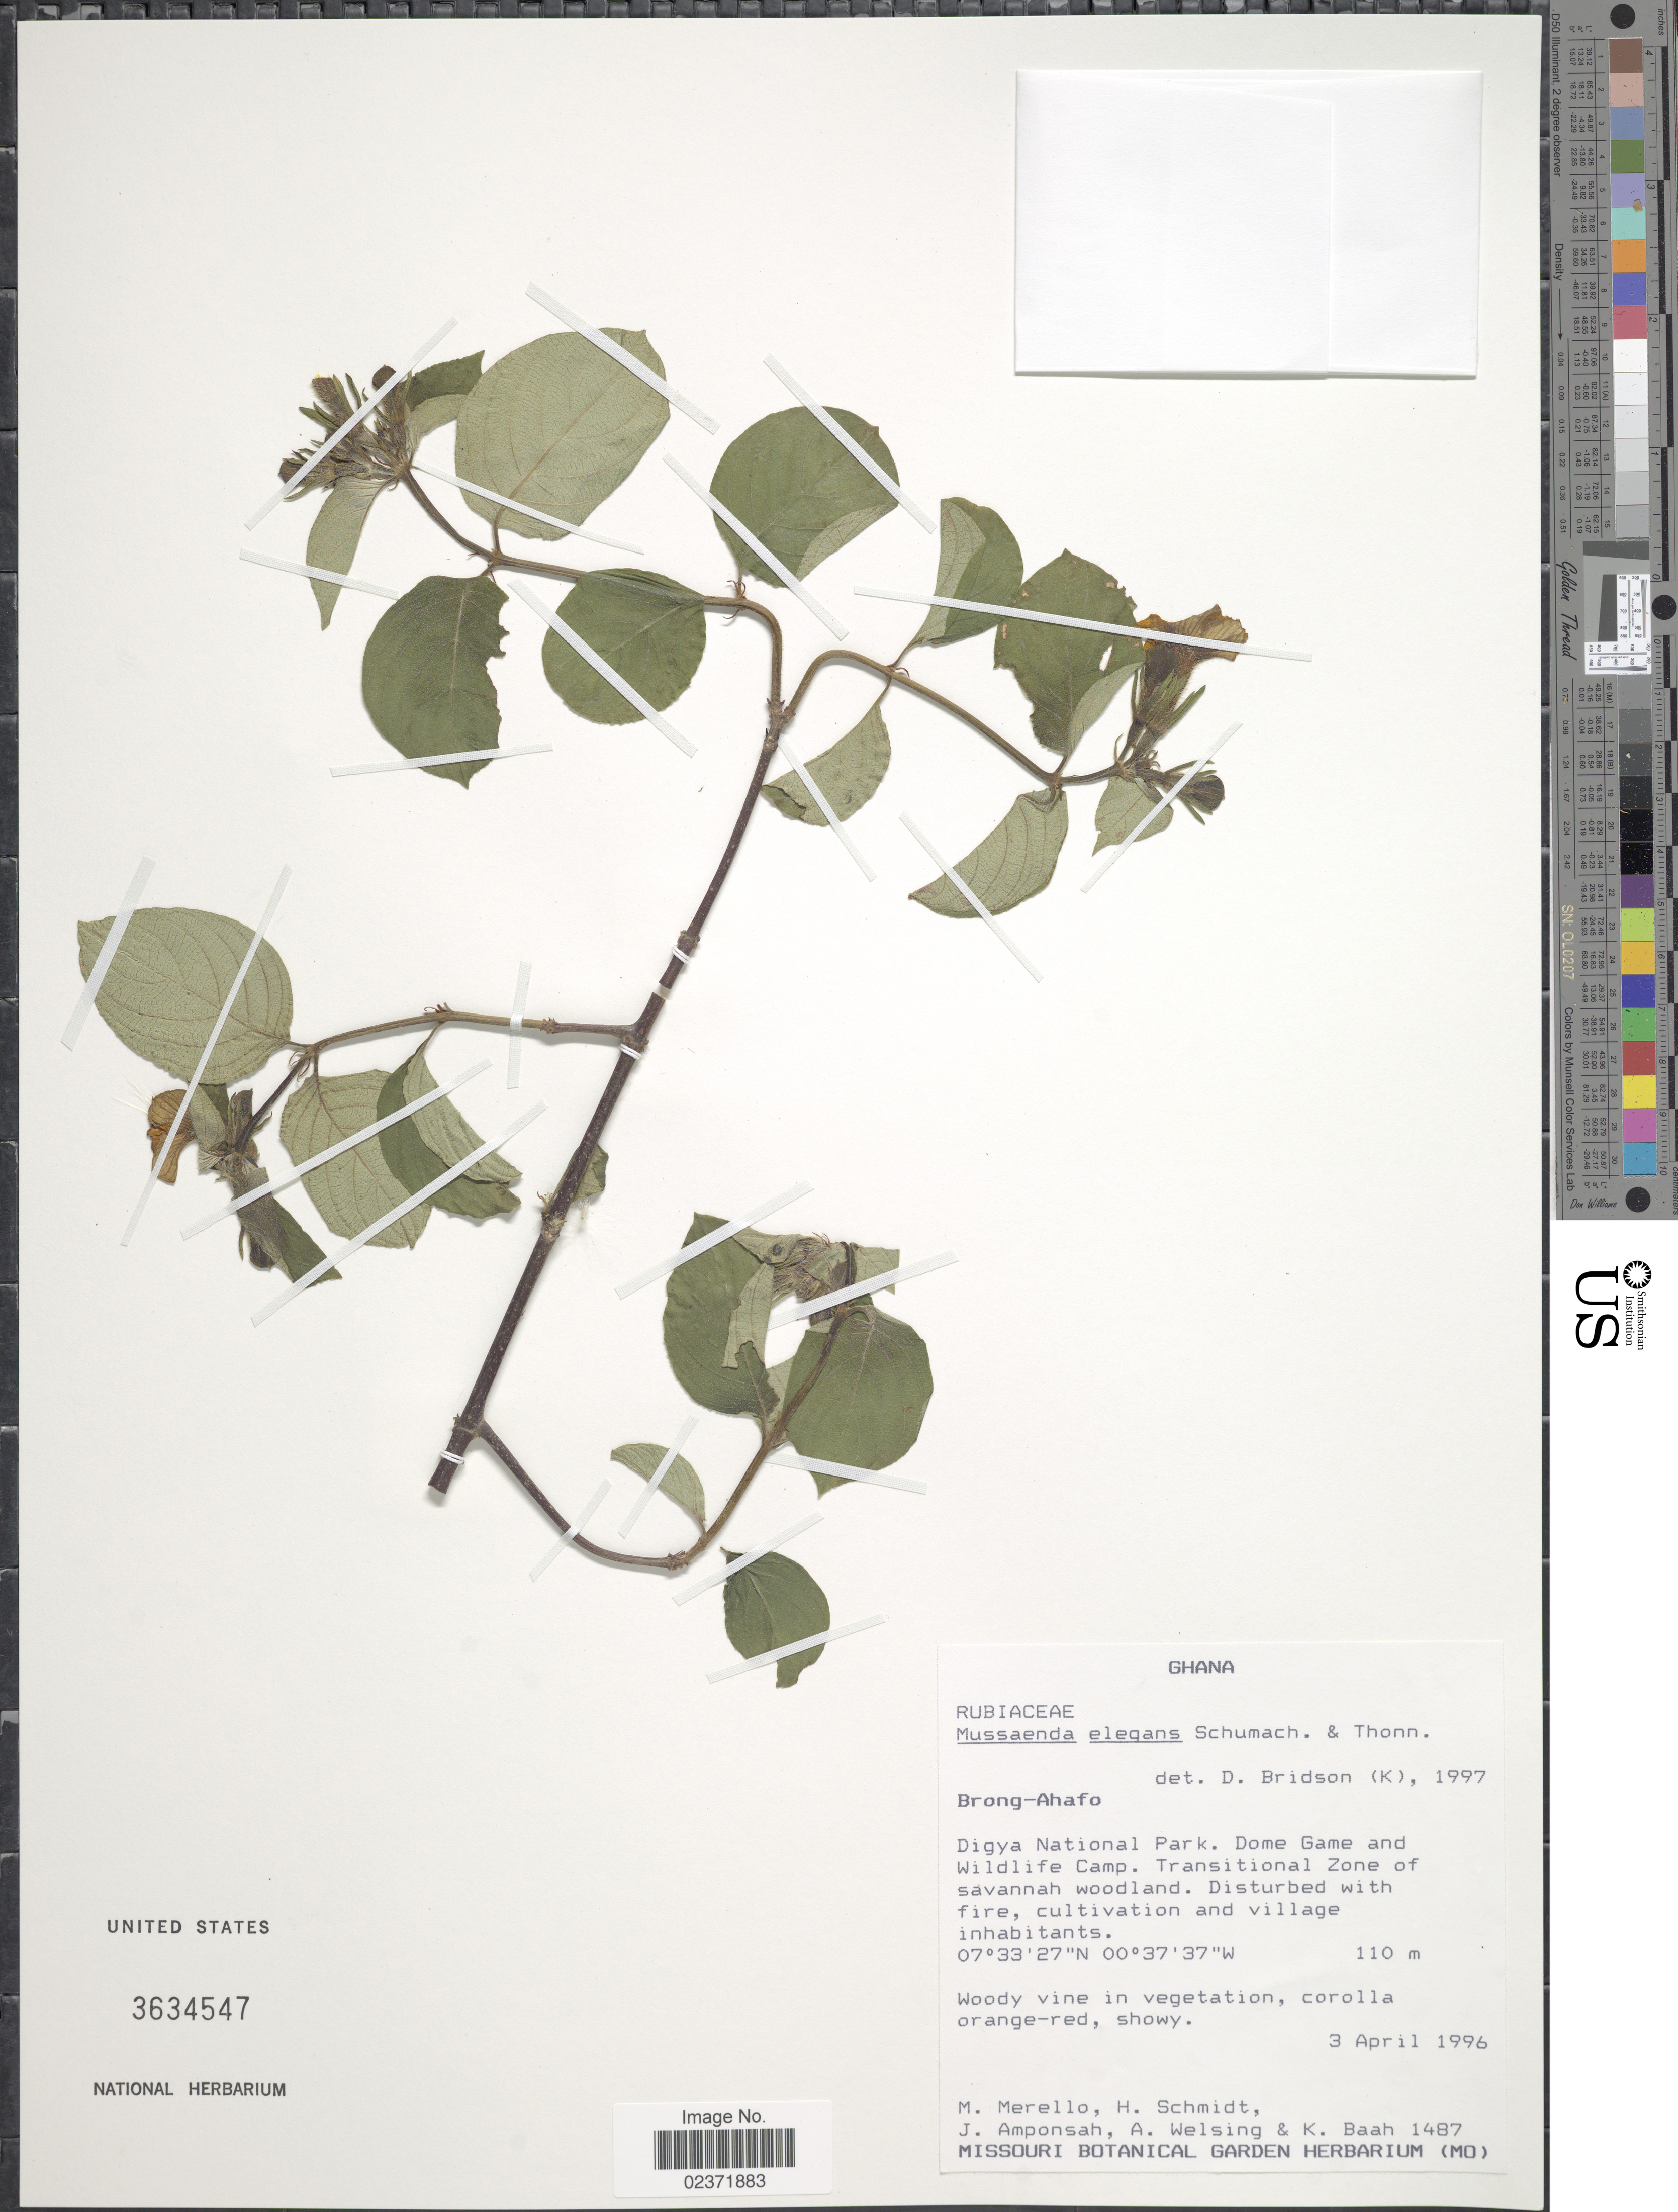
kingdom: Plantae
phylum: Tracheophyta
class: Magnoliopsida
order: Gentianales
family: Rubiaceae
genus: Mussaenda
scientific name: Mussaenda elegans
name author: Schumach. & Thonn.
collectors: M. Merello, H. Schmidt, J. Amponsah, A. Welsing & K. Baah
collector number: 1487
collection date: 1996-04-03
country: Ghana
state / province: Brong-Ahafo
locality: Digya National Park. Dome Game and Wildlife Camp. Transitional Zone of savannah woodland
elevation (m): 110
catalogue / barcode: US 3634547